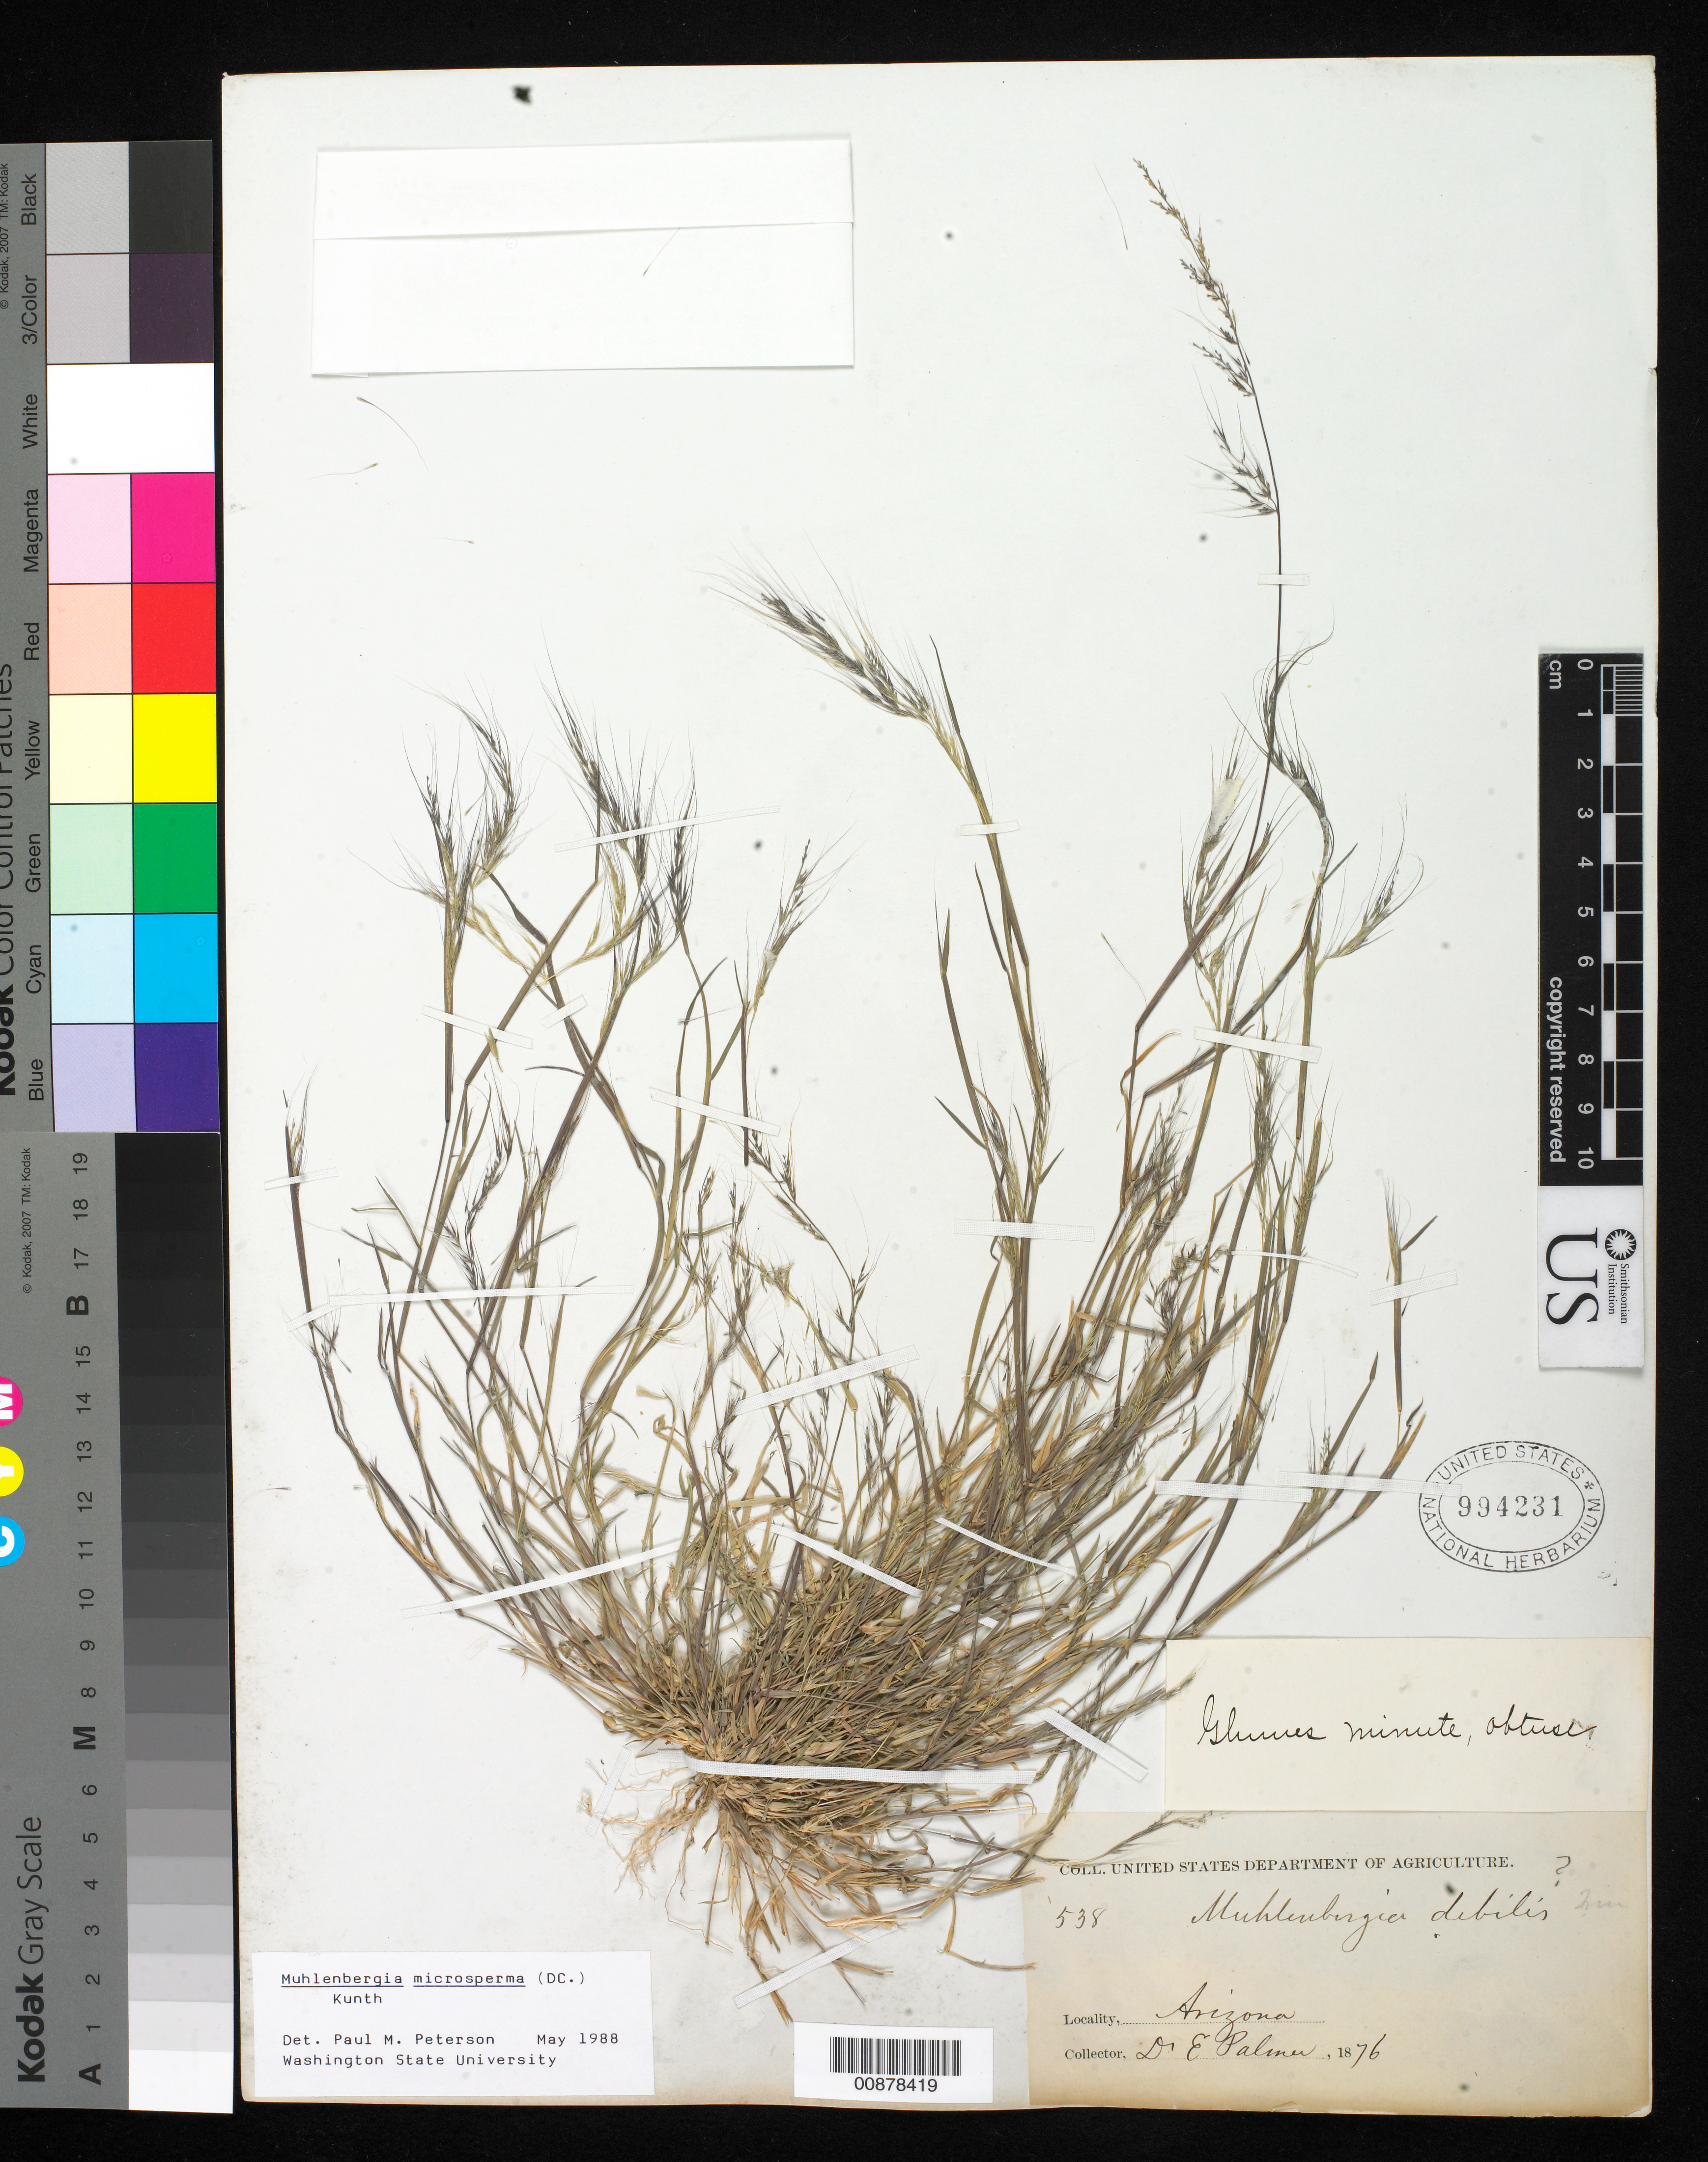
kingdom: Plantae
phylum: Tracheophyta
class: Liliopsida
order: Poales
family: Poaceae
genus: Muhlenbergia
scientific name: Muhlenbergia microsperma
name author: (DC.) Kunth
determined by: Peterson, Paul M., (BOT), Smithsonian Institution - National Museum of Natural History (UNITED STATES)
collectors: E. Palmer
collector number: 538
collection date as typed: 1876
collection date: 1876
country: United States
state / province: Arizona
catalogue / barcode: US 994231